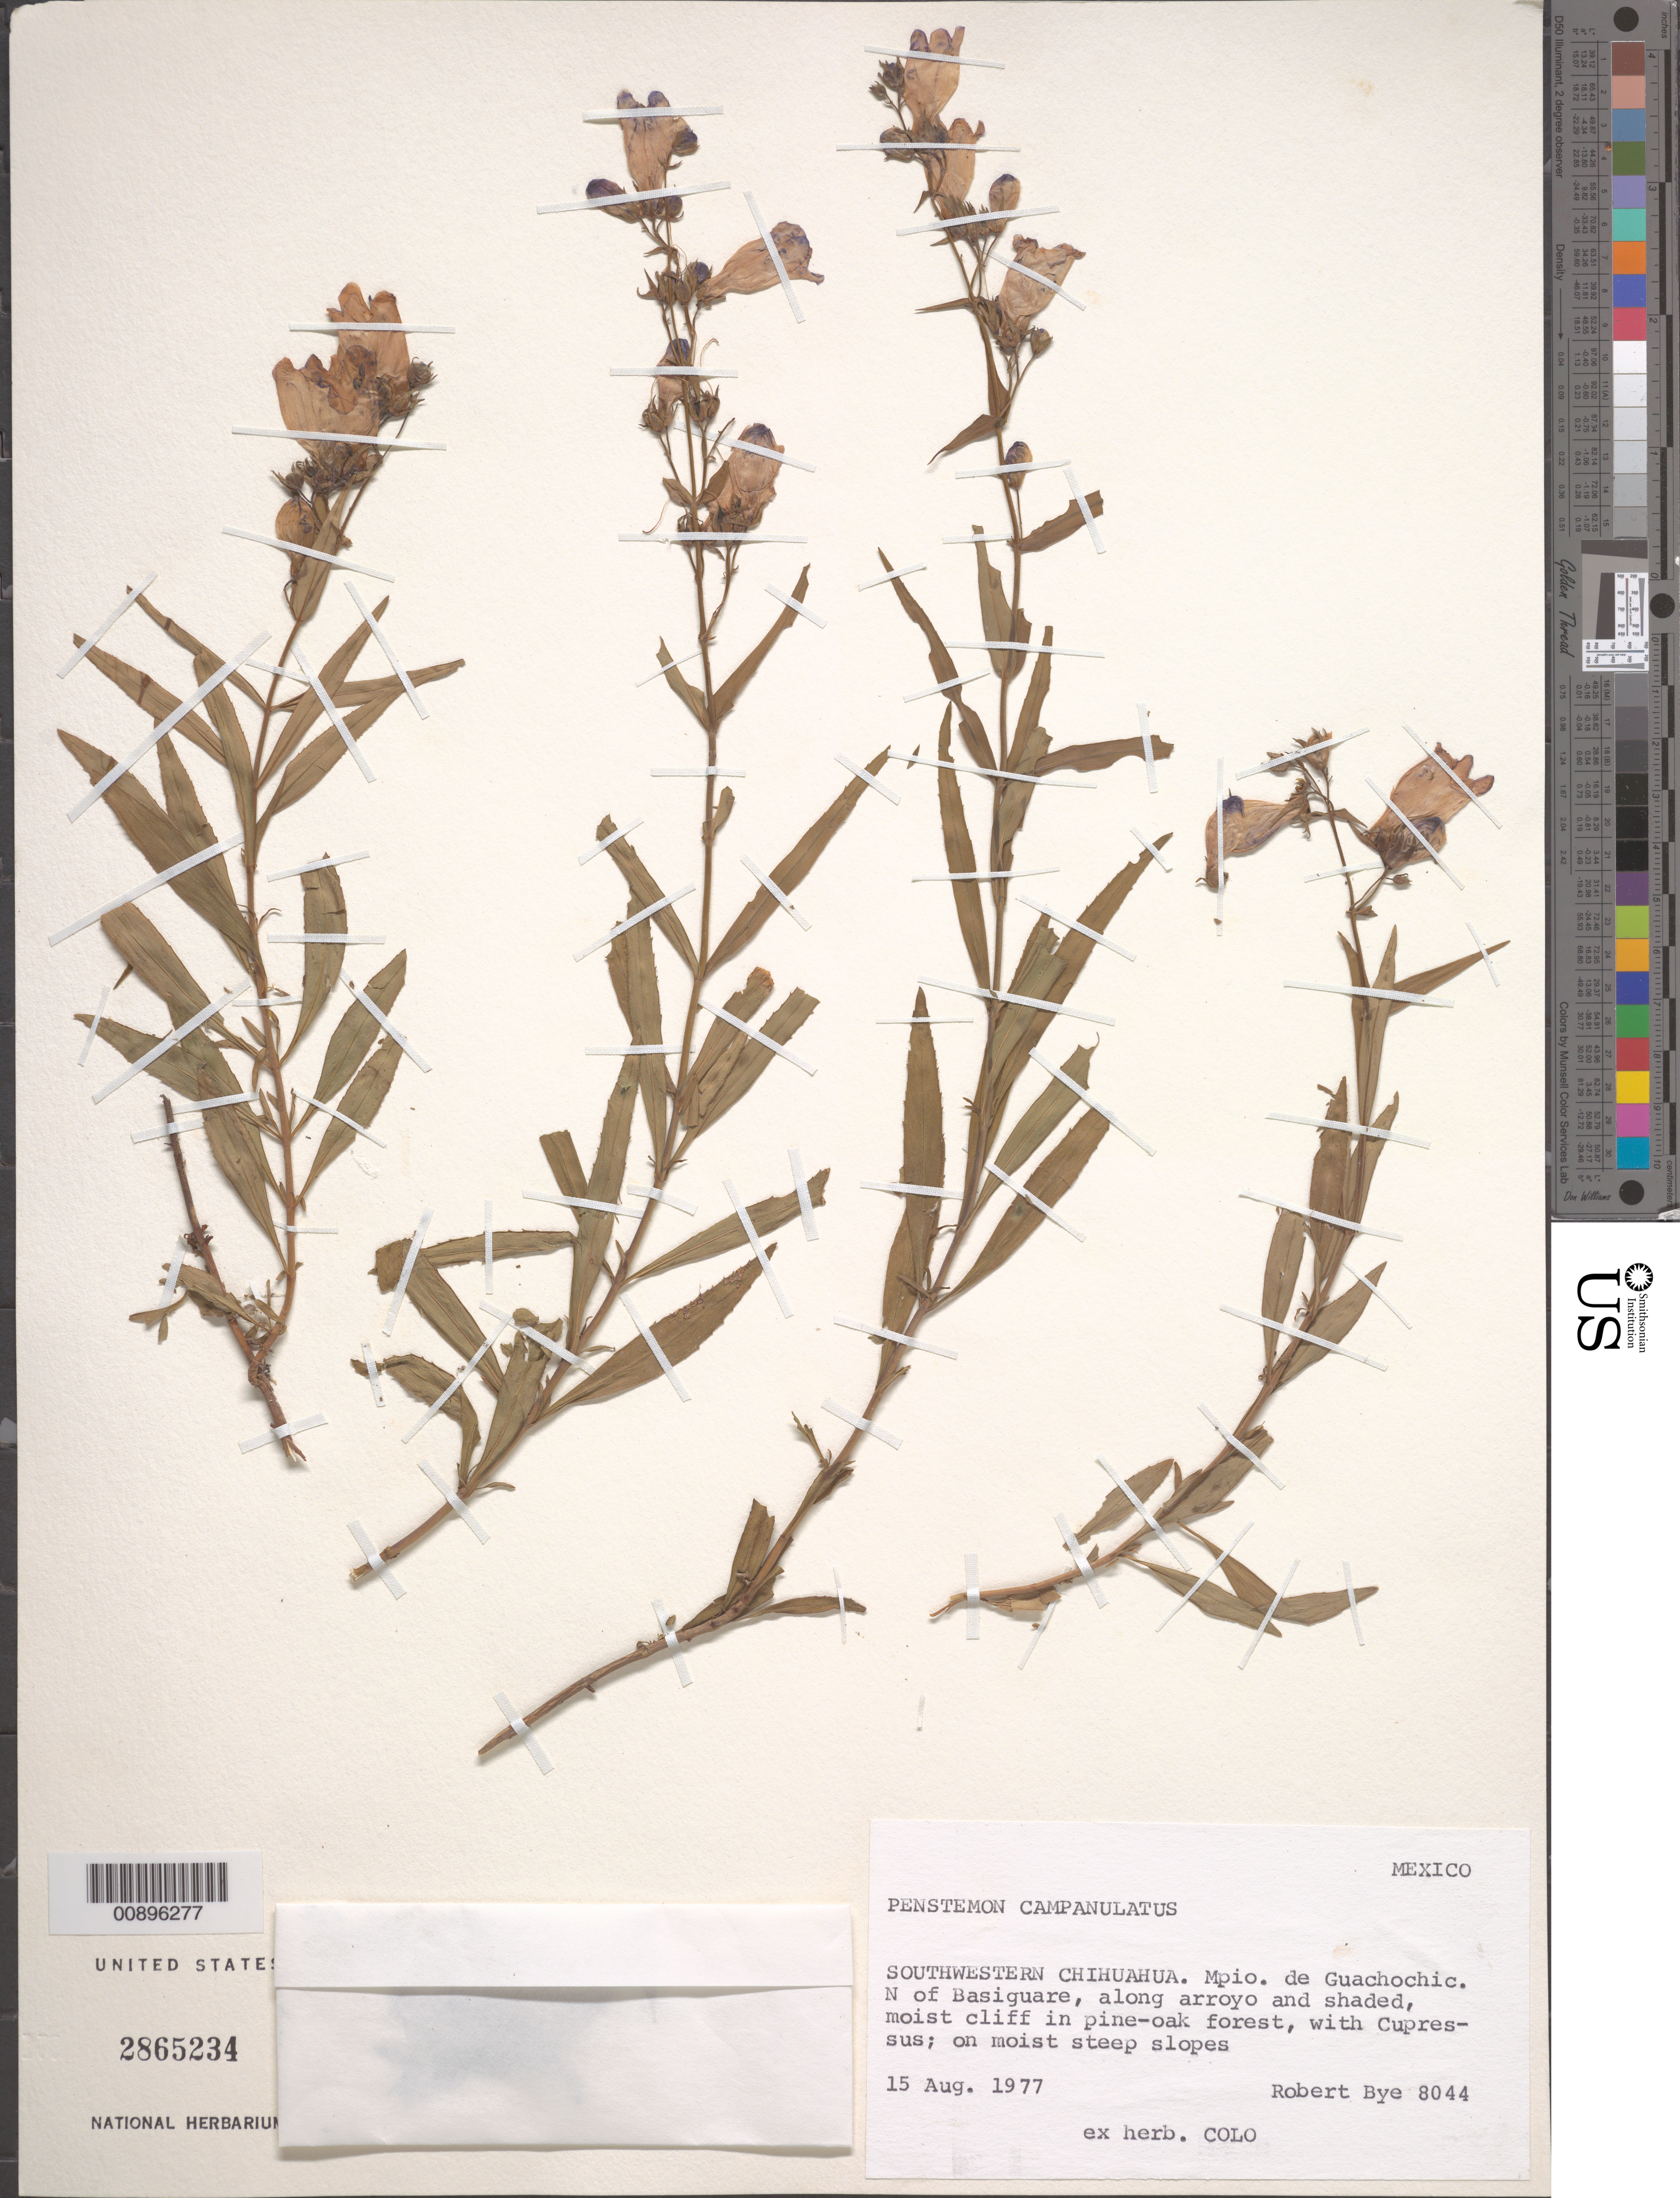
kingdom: Plantae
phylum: Tracheophyta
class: Magnoliopsida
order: Lamiales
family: Plantaginaceae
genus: Penstemon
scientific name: Penstemon campanulatus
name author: (Cav.) Willd.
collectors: R. A. Bye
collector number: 8044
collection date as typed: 15 Aug 1977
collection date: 1977-08-15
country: Mexico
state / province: Chihuahua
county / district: Guachochic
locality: N of Basiguare, Southwestern Chihuahua.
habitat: Along arroyo and shaded, moist cliff in pine-oak forest, with Cupressus; on moist steep slopes.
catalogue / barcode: US 2865234